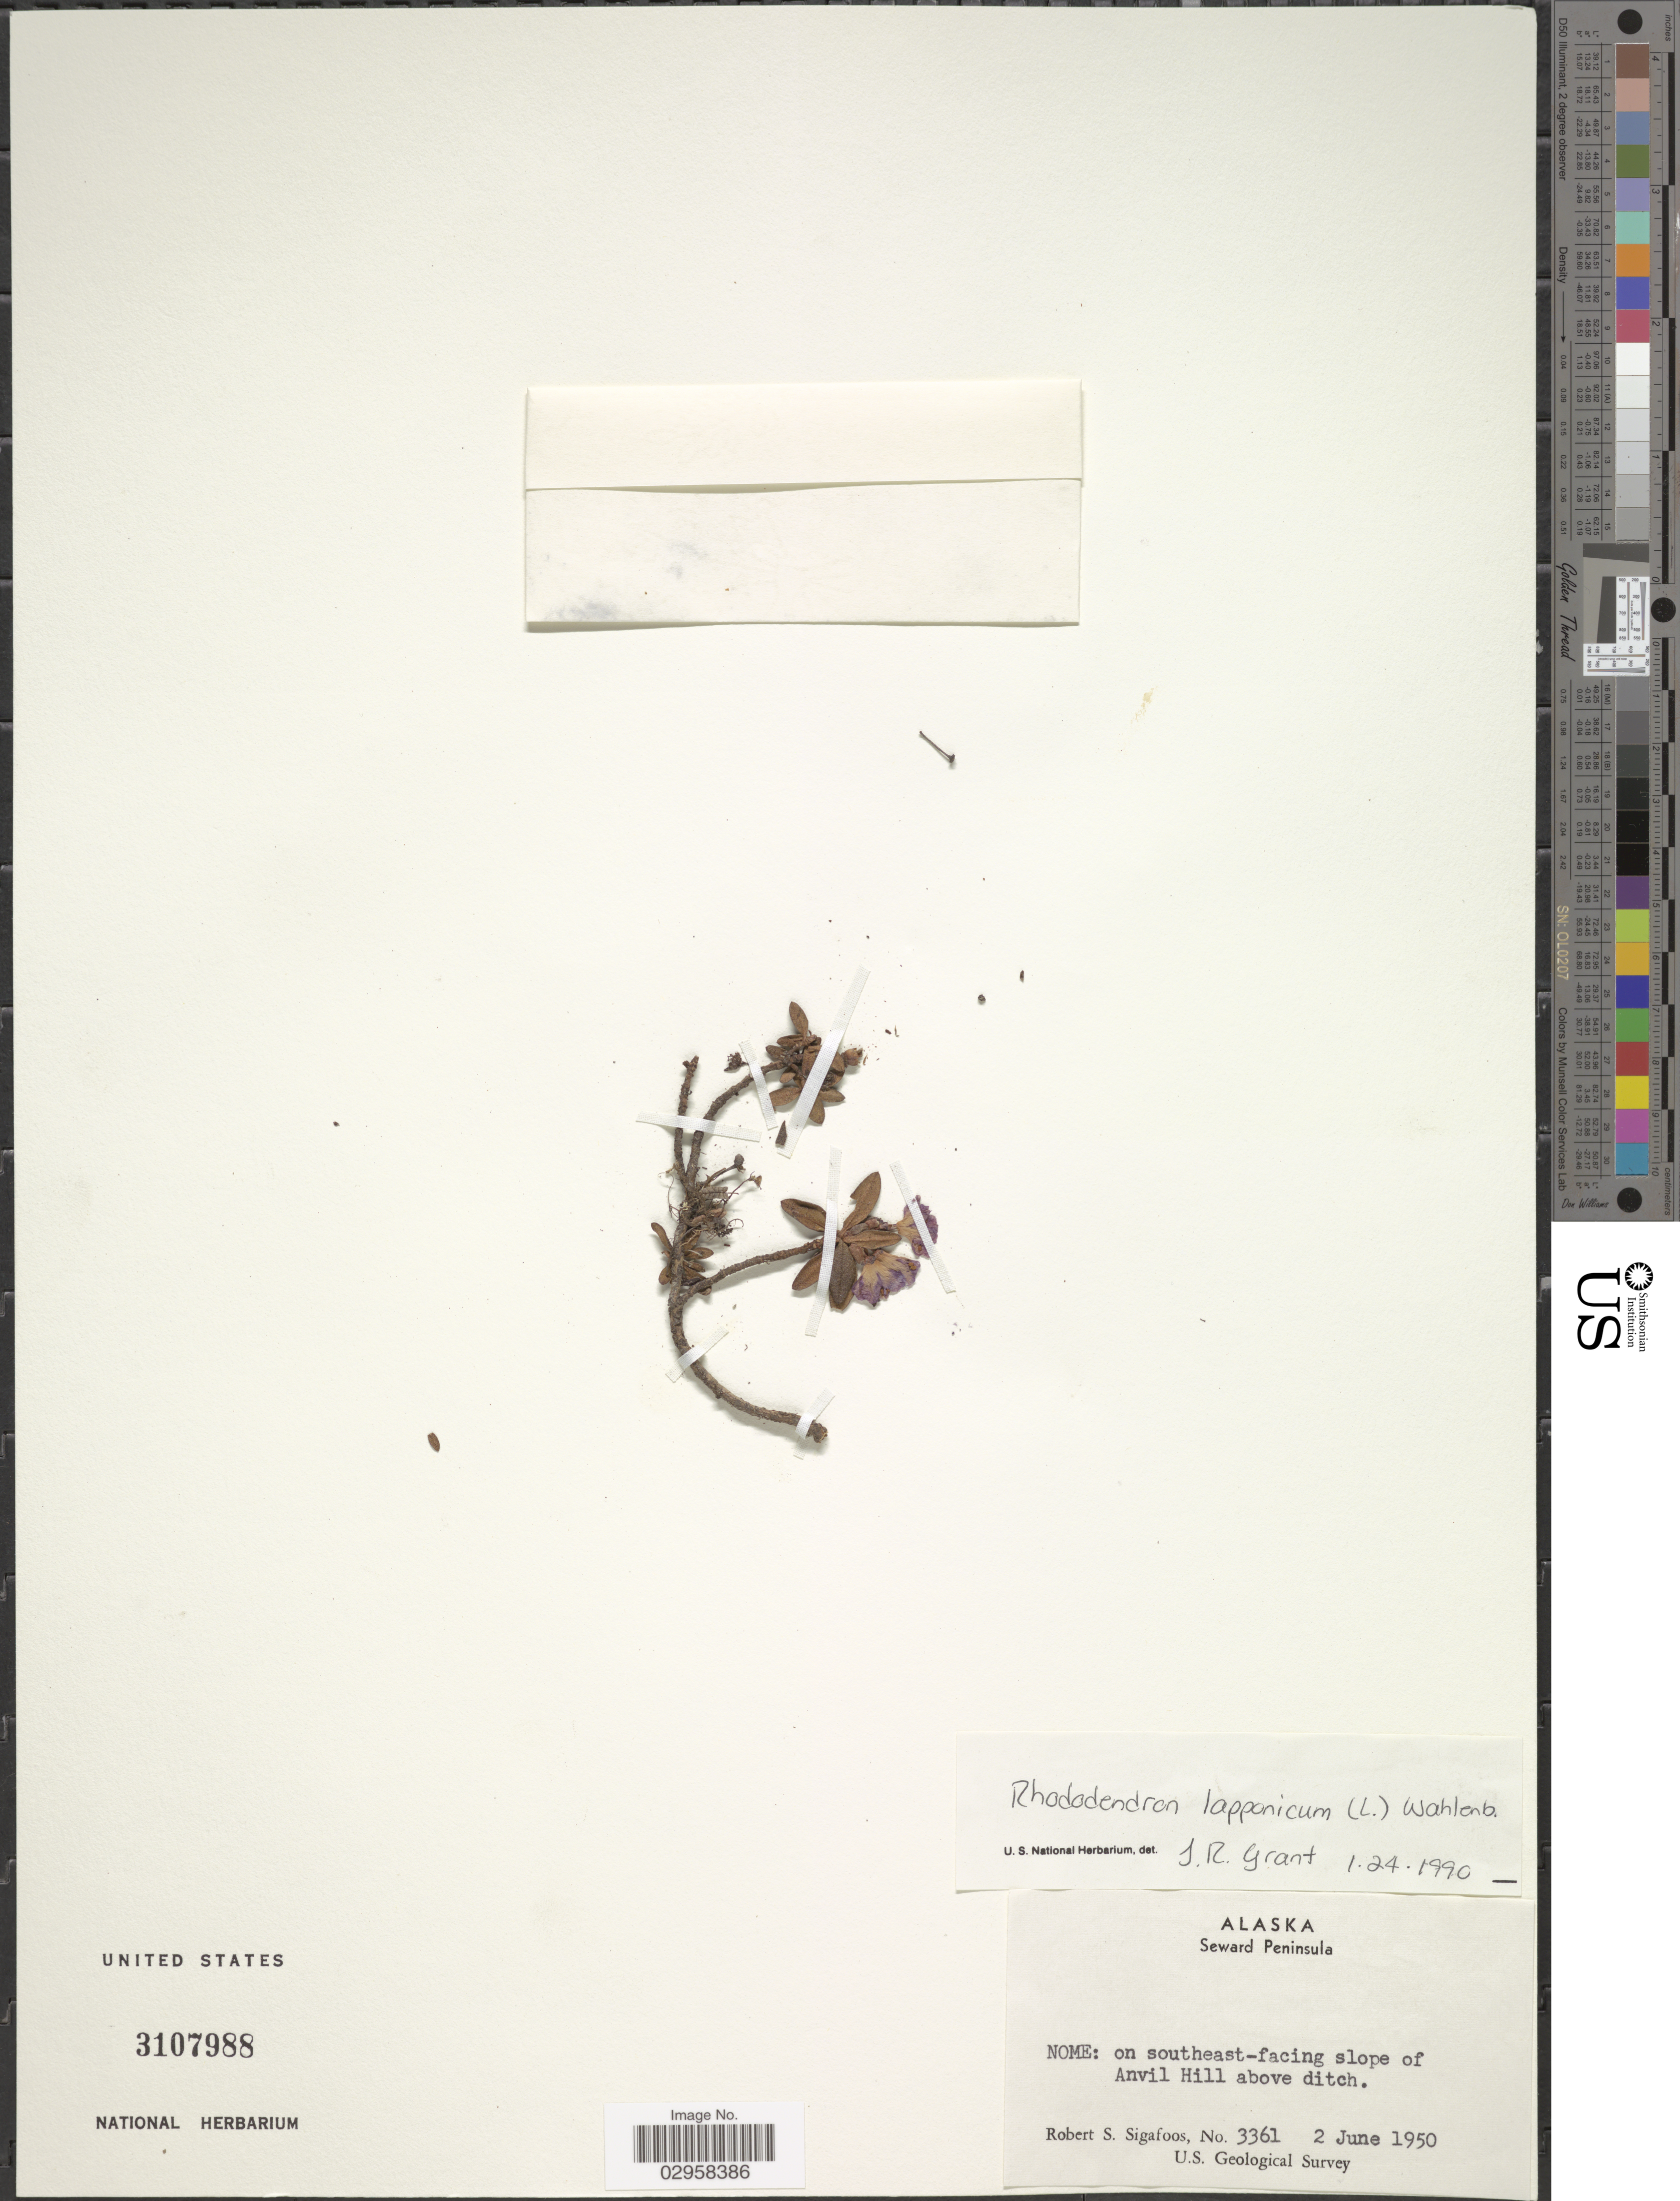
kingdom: Plantae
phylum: Tracheophyta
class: Magnoliopsida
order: Ericales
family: Ericaceae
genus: Rhododendron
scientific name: Rhododendron lapponicum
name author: (L.) Wahlenb.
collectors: R. Sigafoos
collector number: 3361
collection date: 1950-06-02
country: United States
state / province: Alaska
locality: Seward Peninsula. Nome: on southeast-facing slope of Anvil Hill above ditch.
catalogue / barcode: US 3107988